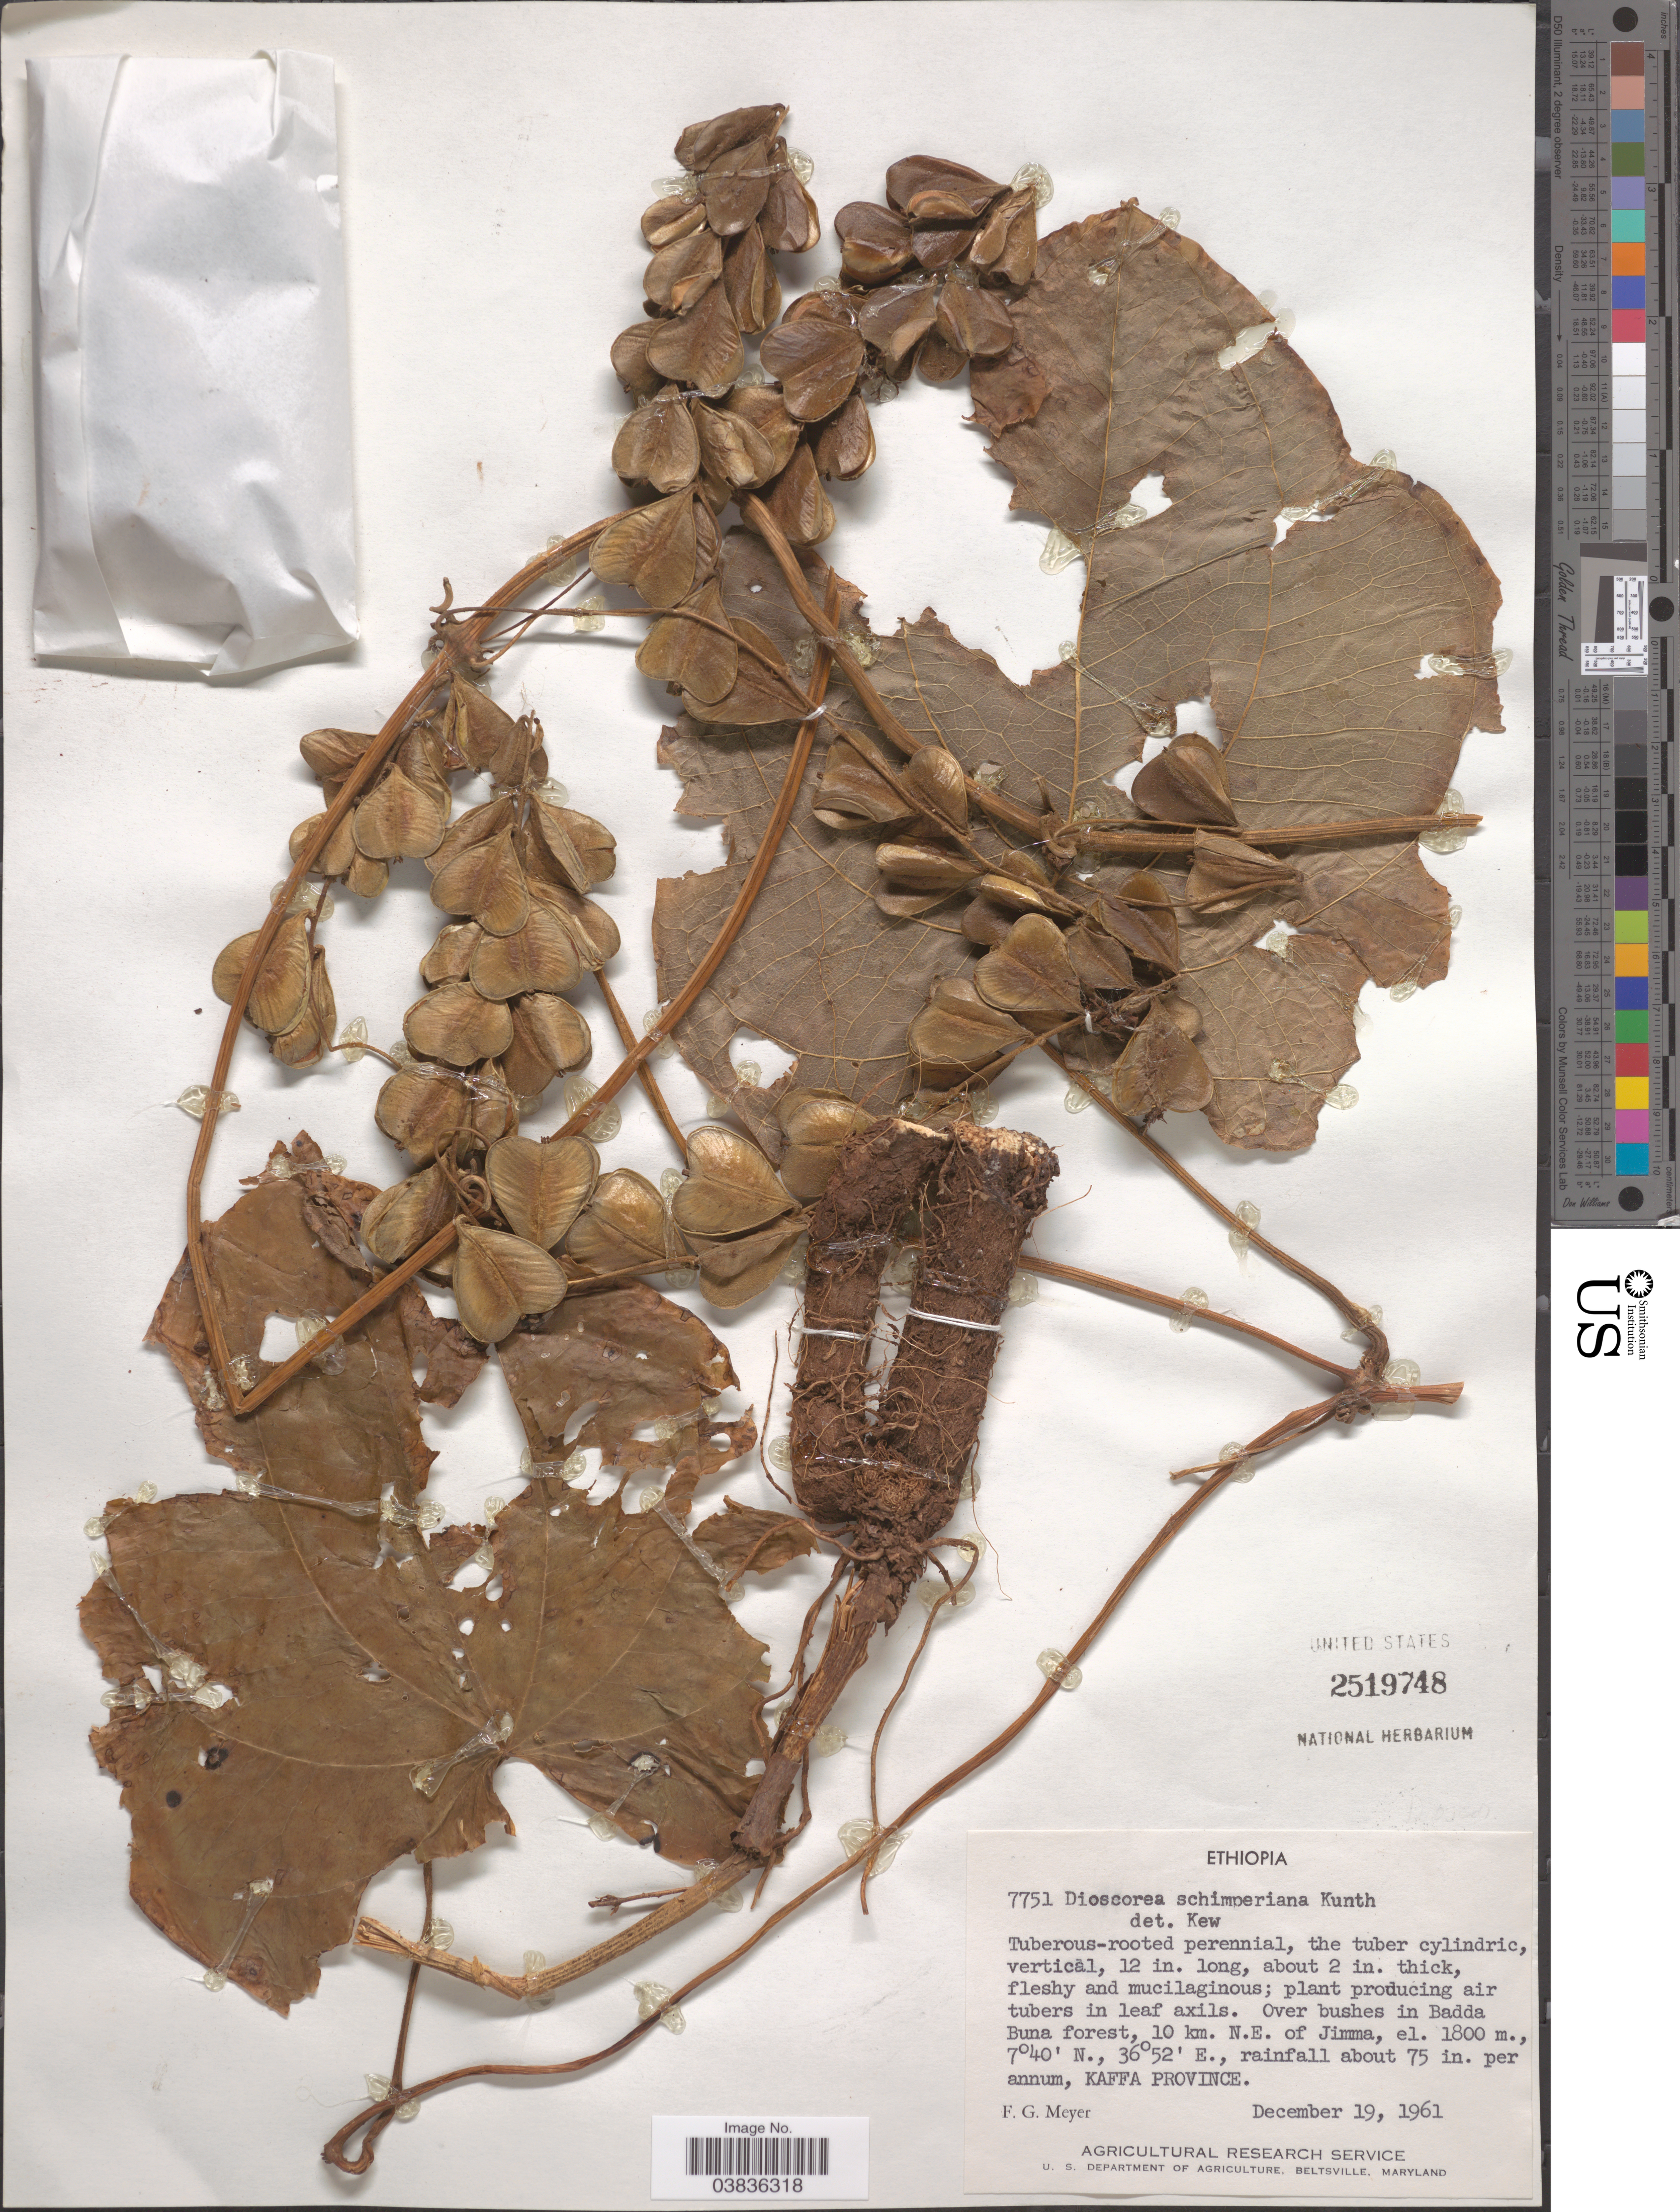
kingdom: Plantae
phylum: Tracheophyta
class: Liliopsida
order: Dioscoreales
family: Dioscoreaceae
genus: Dioscorea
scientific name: Dioscorea schimperiana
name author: Hochst. ex Kunth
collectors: F. G. Meyer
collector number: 7751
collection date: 1961-12-19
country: Ethiopia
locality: Over bushes in Badda Buna forest, 10 km. N.E. of Jimma, rainfall about 754 in. per annum, Kaffa Province.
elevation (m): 1800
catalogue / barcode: US 2519748